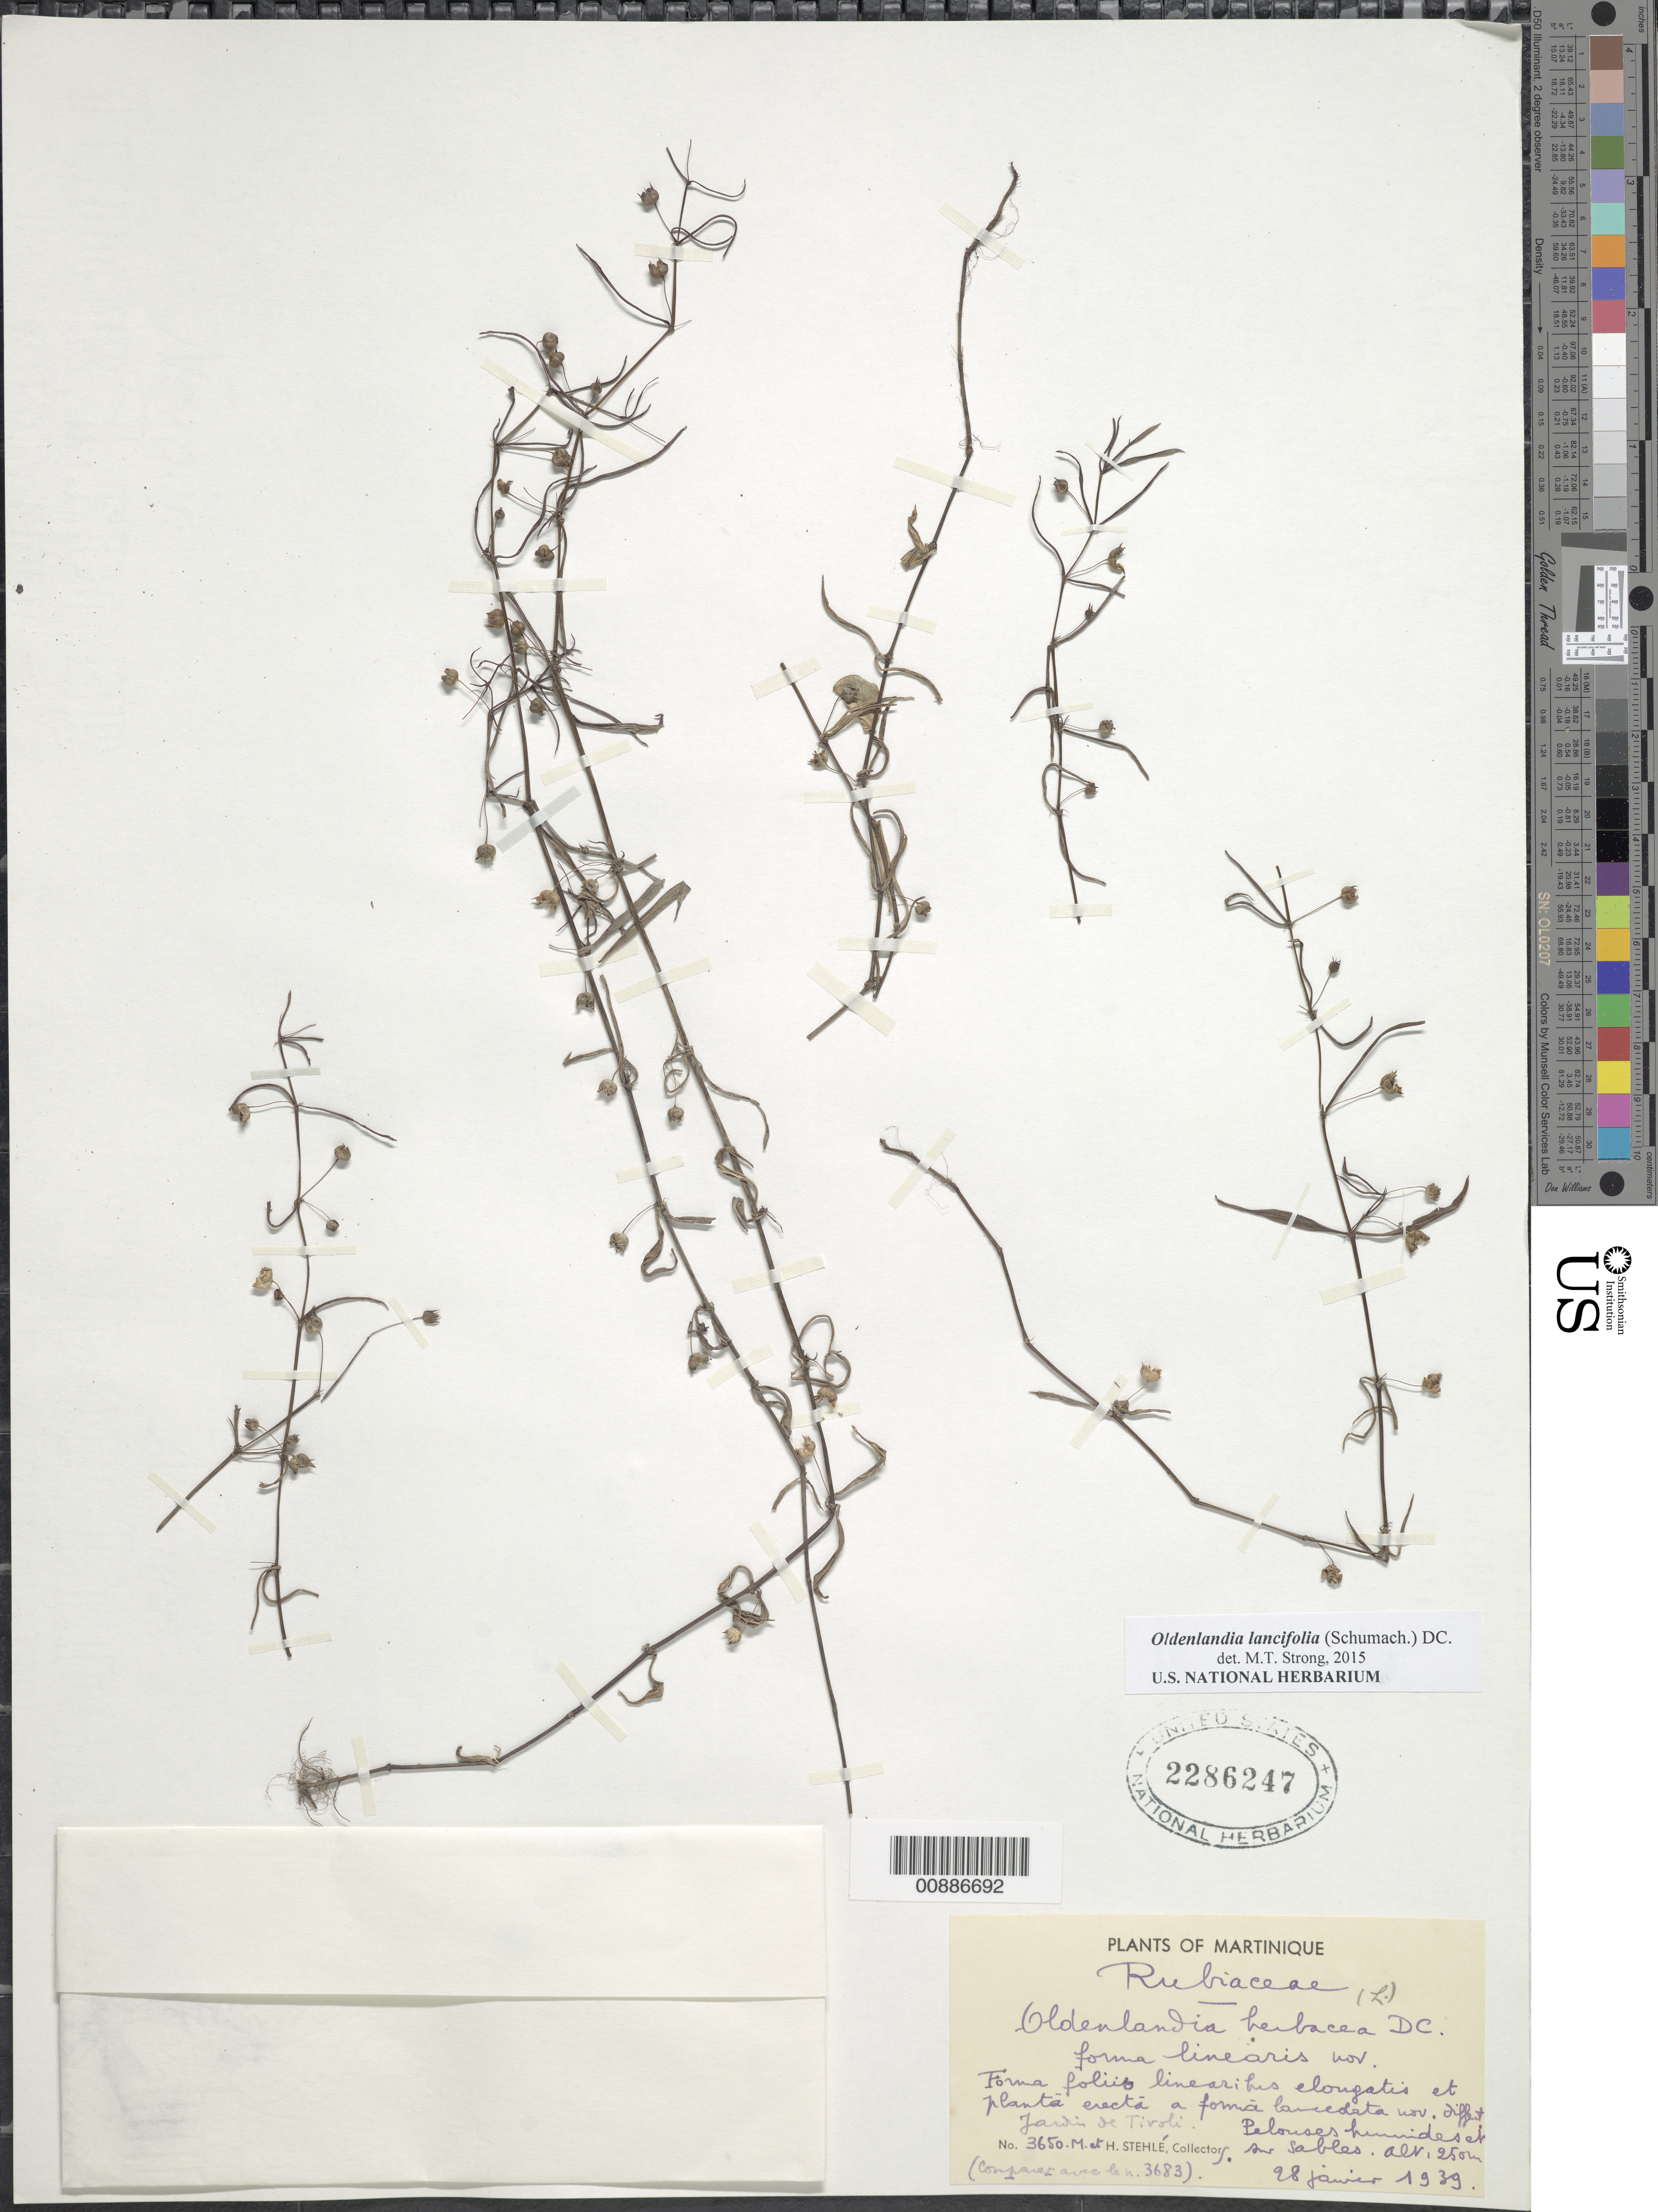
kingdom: Plantae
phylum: Tracheophyta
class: Magnoliopsida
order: Gentianales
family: Rubiaceae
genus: Oldenlandia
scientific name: Oldenlandia lancifolia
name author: (Schumach.) DC.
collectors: H. Stehlé & M. Stehlé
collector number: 3650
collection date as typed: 28 Jan 1939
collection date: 1939-01-28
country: Martinique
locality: Jardin de Tivoli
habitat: Pelouses humides et sur sables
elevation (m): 250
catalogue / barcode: US 2286247